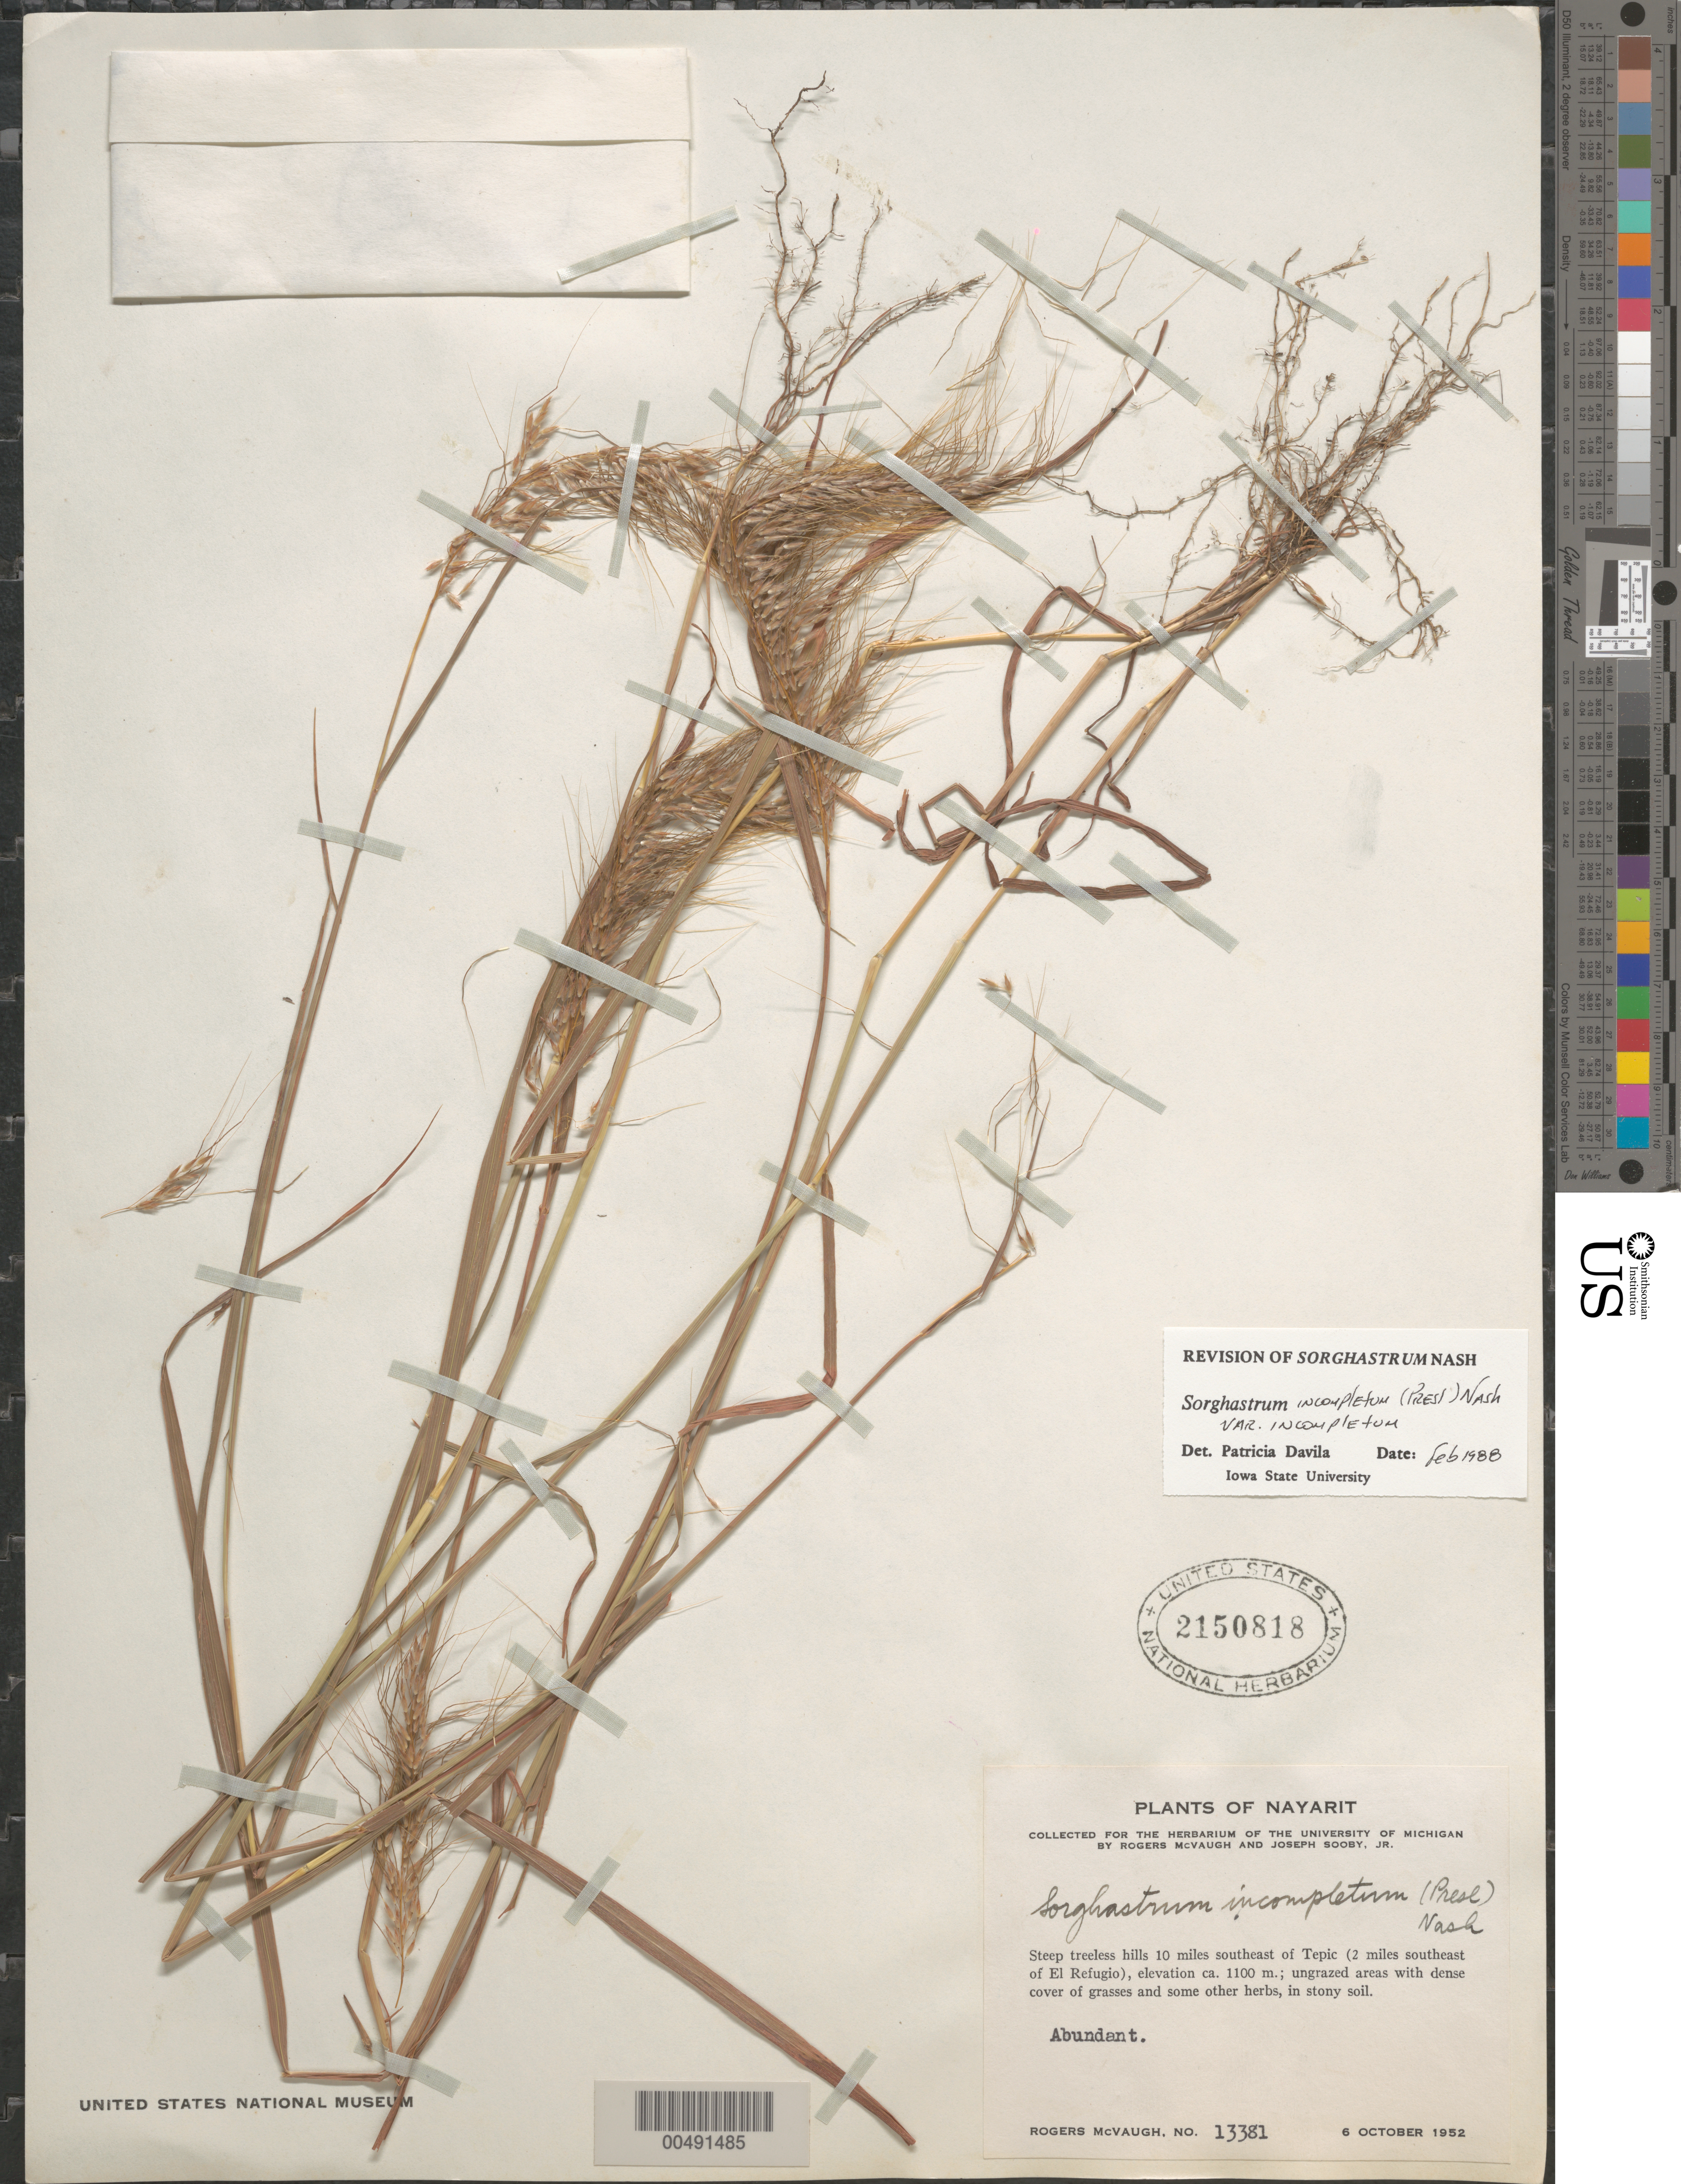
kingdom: Plantae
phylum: Tracheophyta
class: Liliopsida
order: Poales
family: Poaceae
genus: Sorghastrum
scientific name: Sorghastrum incompletum var. incompletum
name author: (J. Presl) Nash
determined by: Dávila, P. D.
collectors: R. McVaugh & J. Sooby Jr.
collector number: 13381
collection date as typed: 6 Oct 1952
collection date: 1952-10-06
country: Mexico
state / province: Nayarit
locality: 10 mi SE of Tepic (2 mi SE of El Refugio)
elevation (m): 1100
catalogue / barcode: US 2150818